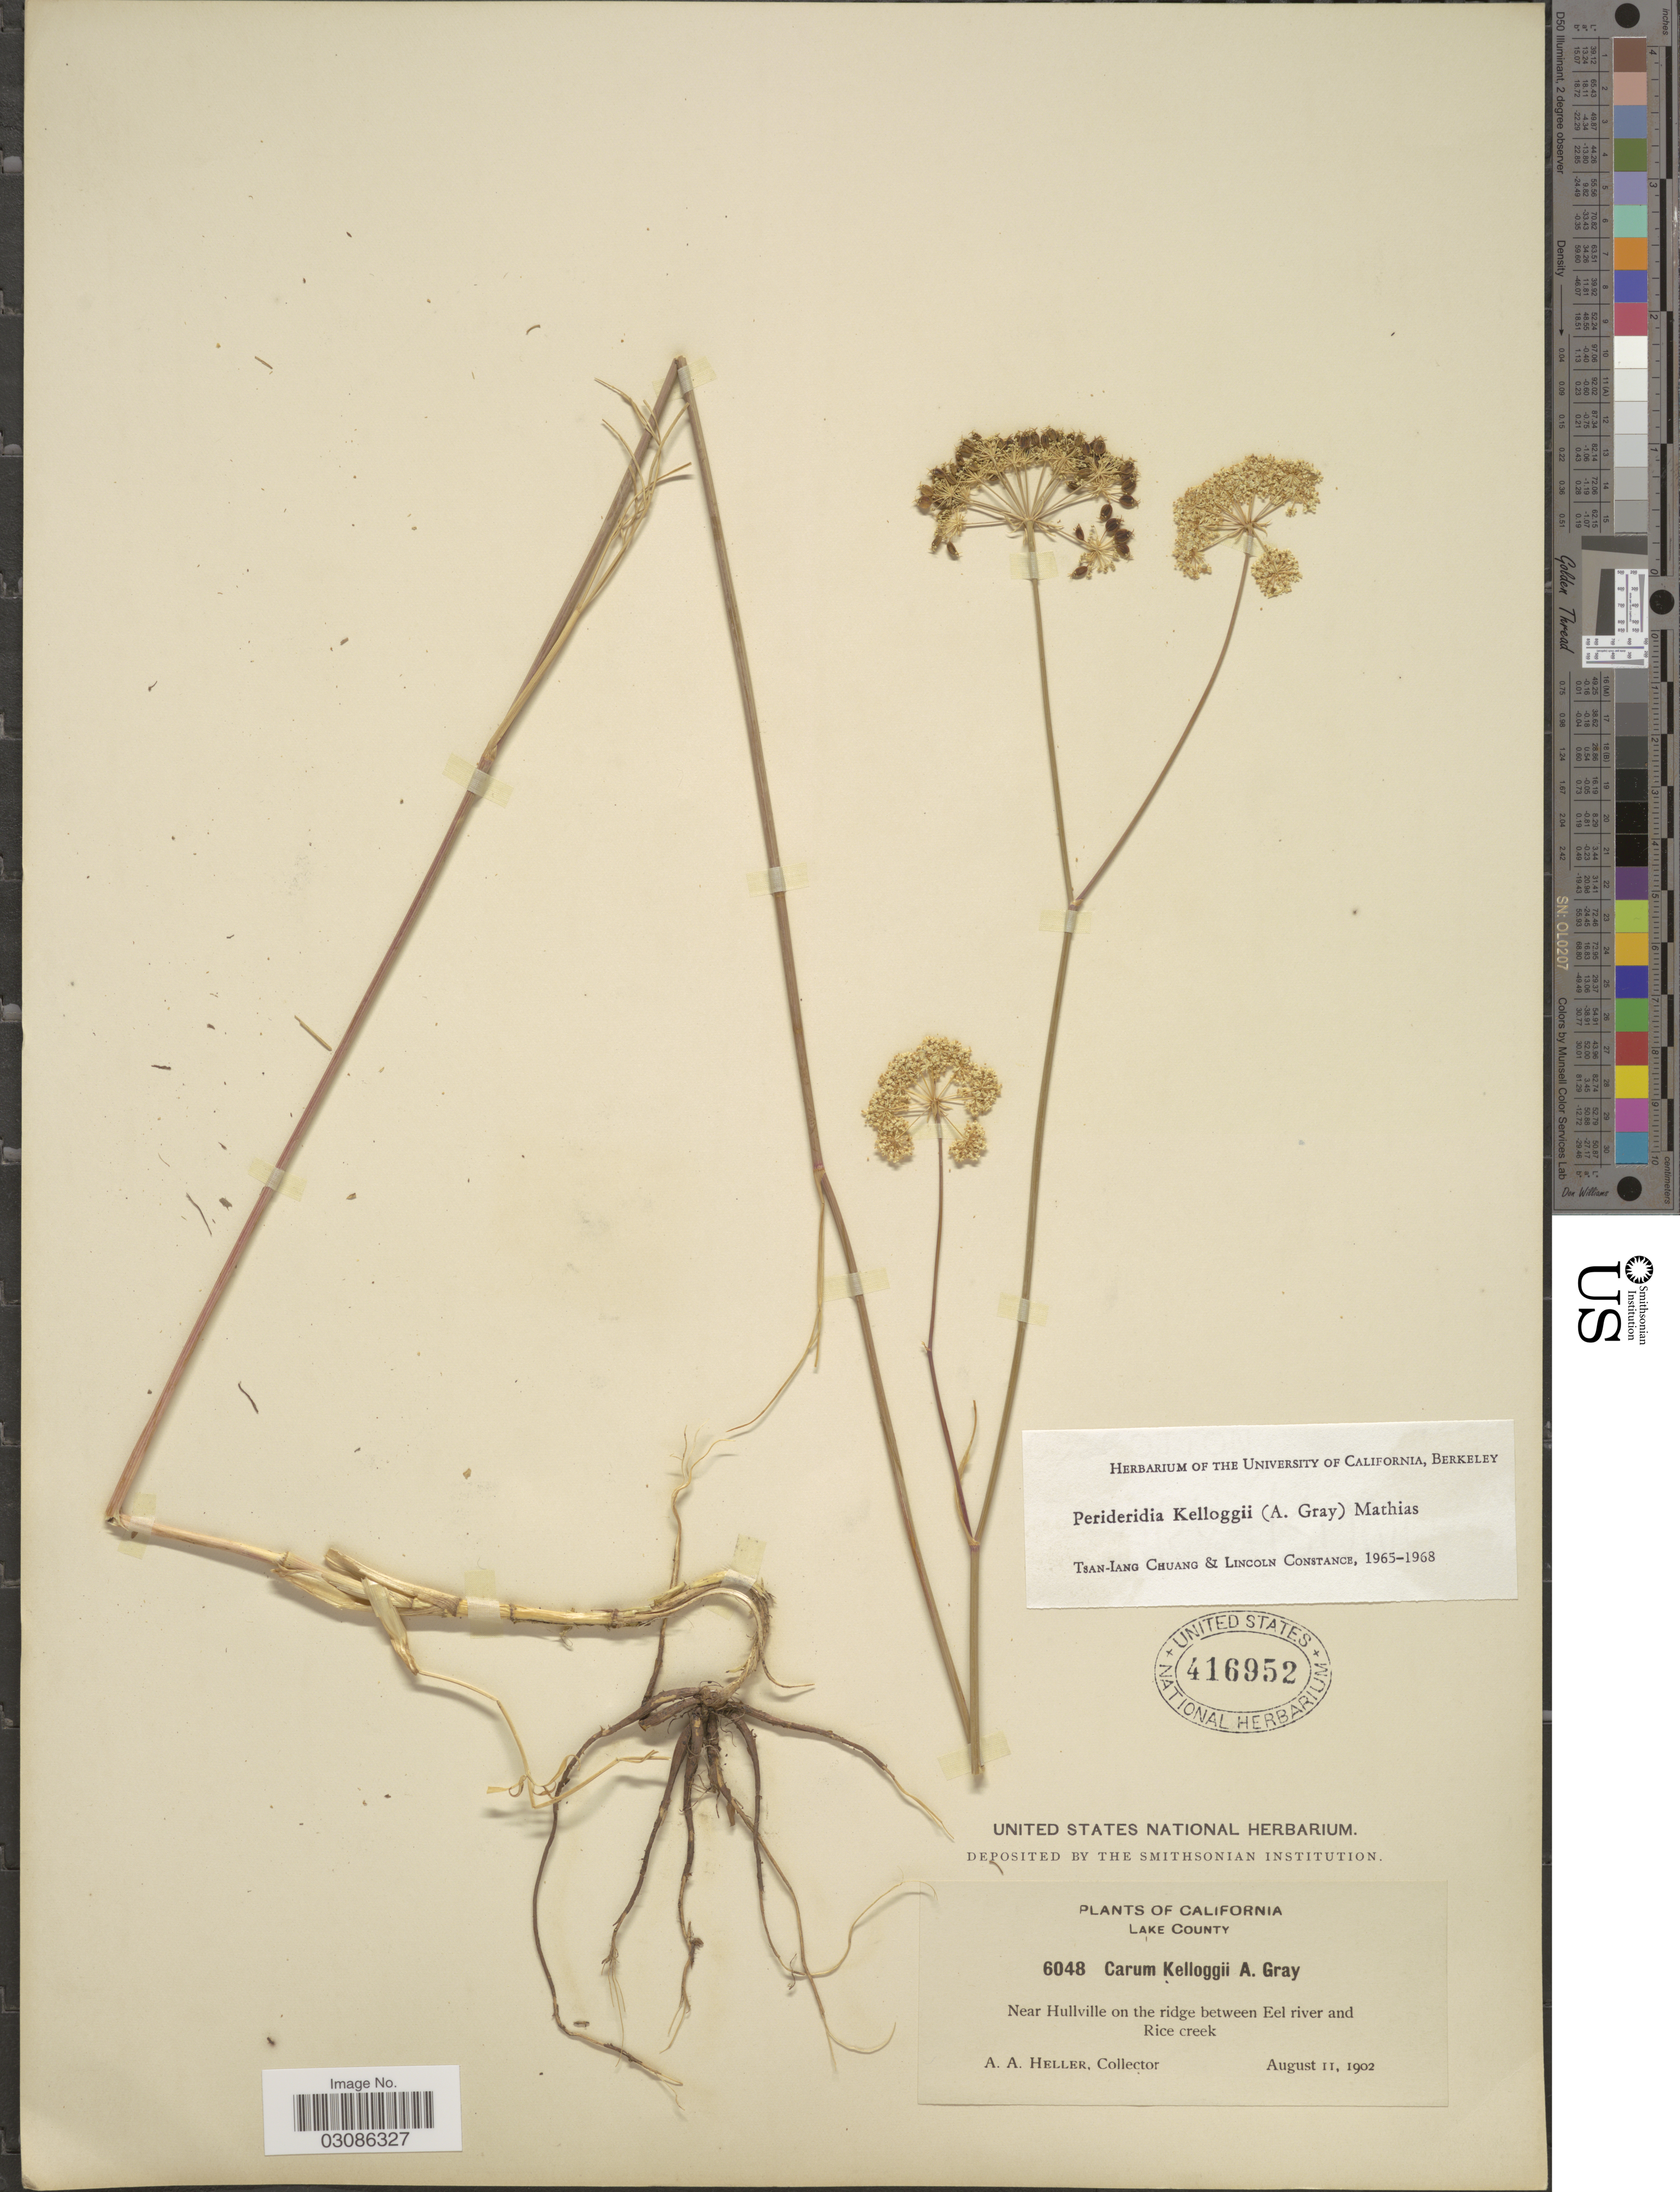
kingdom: Plantae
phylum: Tracheophyta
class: Magnoliopsida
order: Apiales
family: Apiaceae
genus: Perideridia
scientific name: Perideridia kelloggii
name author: (A. Gray) Mathias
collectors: A. A. Heller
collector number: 6048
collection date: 1902-08-11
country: United States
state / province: California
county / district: Lake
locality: Lake County, Near Hullville on the ridge between Eel river and Rice Creek.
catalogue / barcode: US 416952